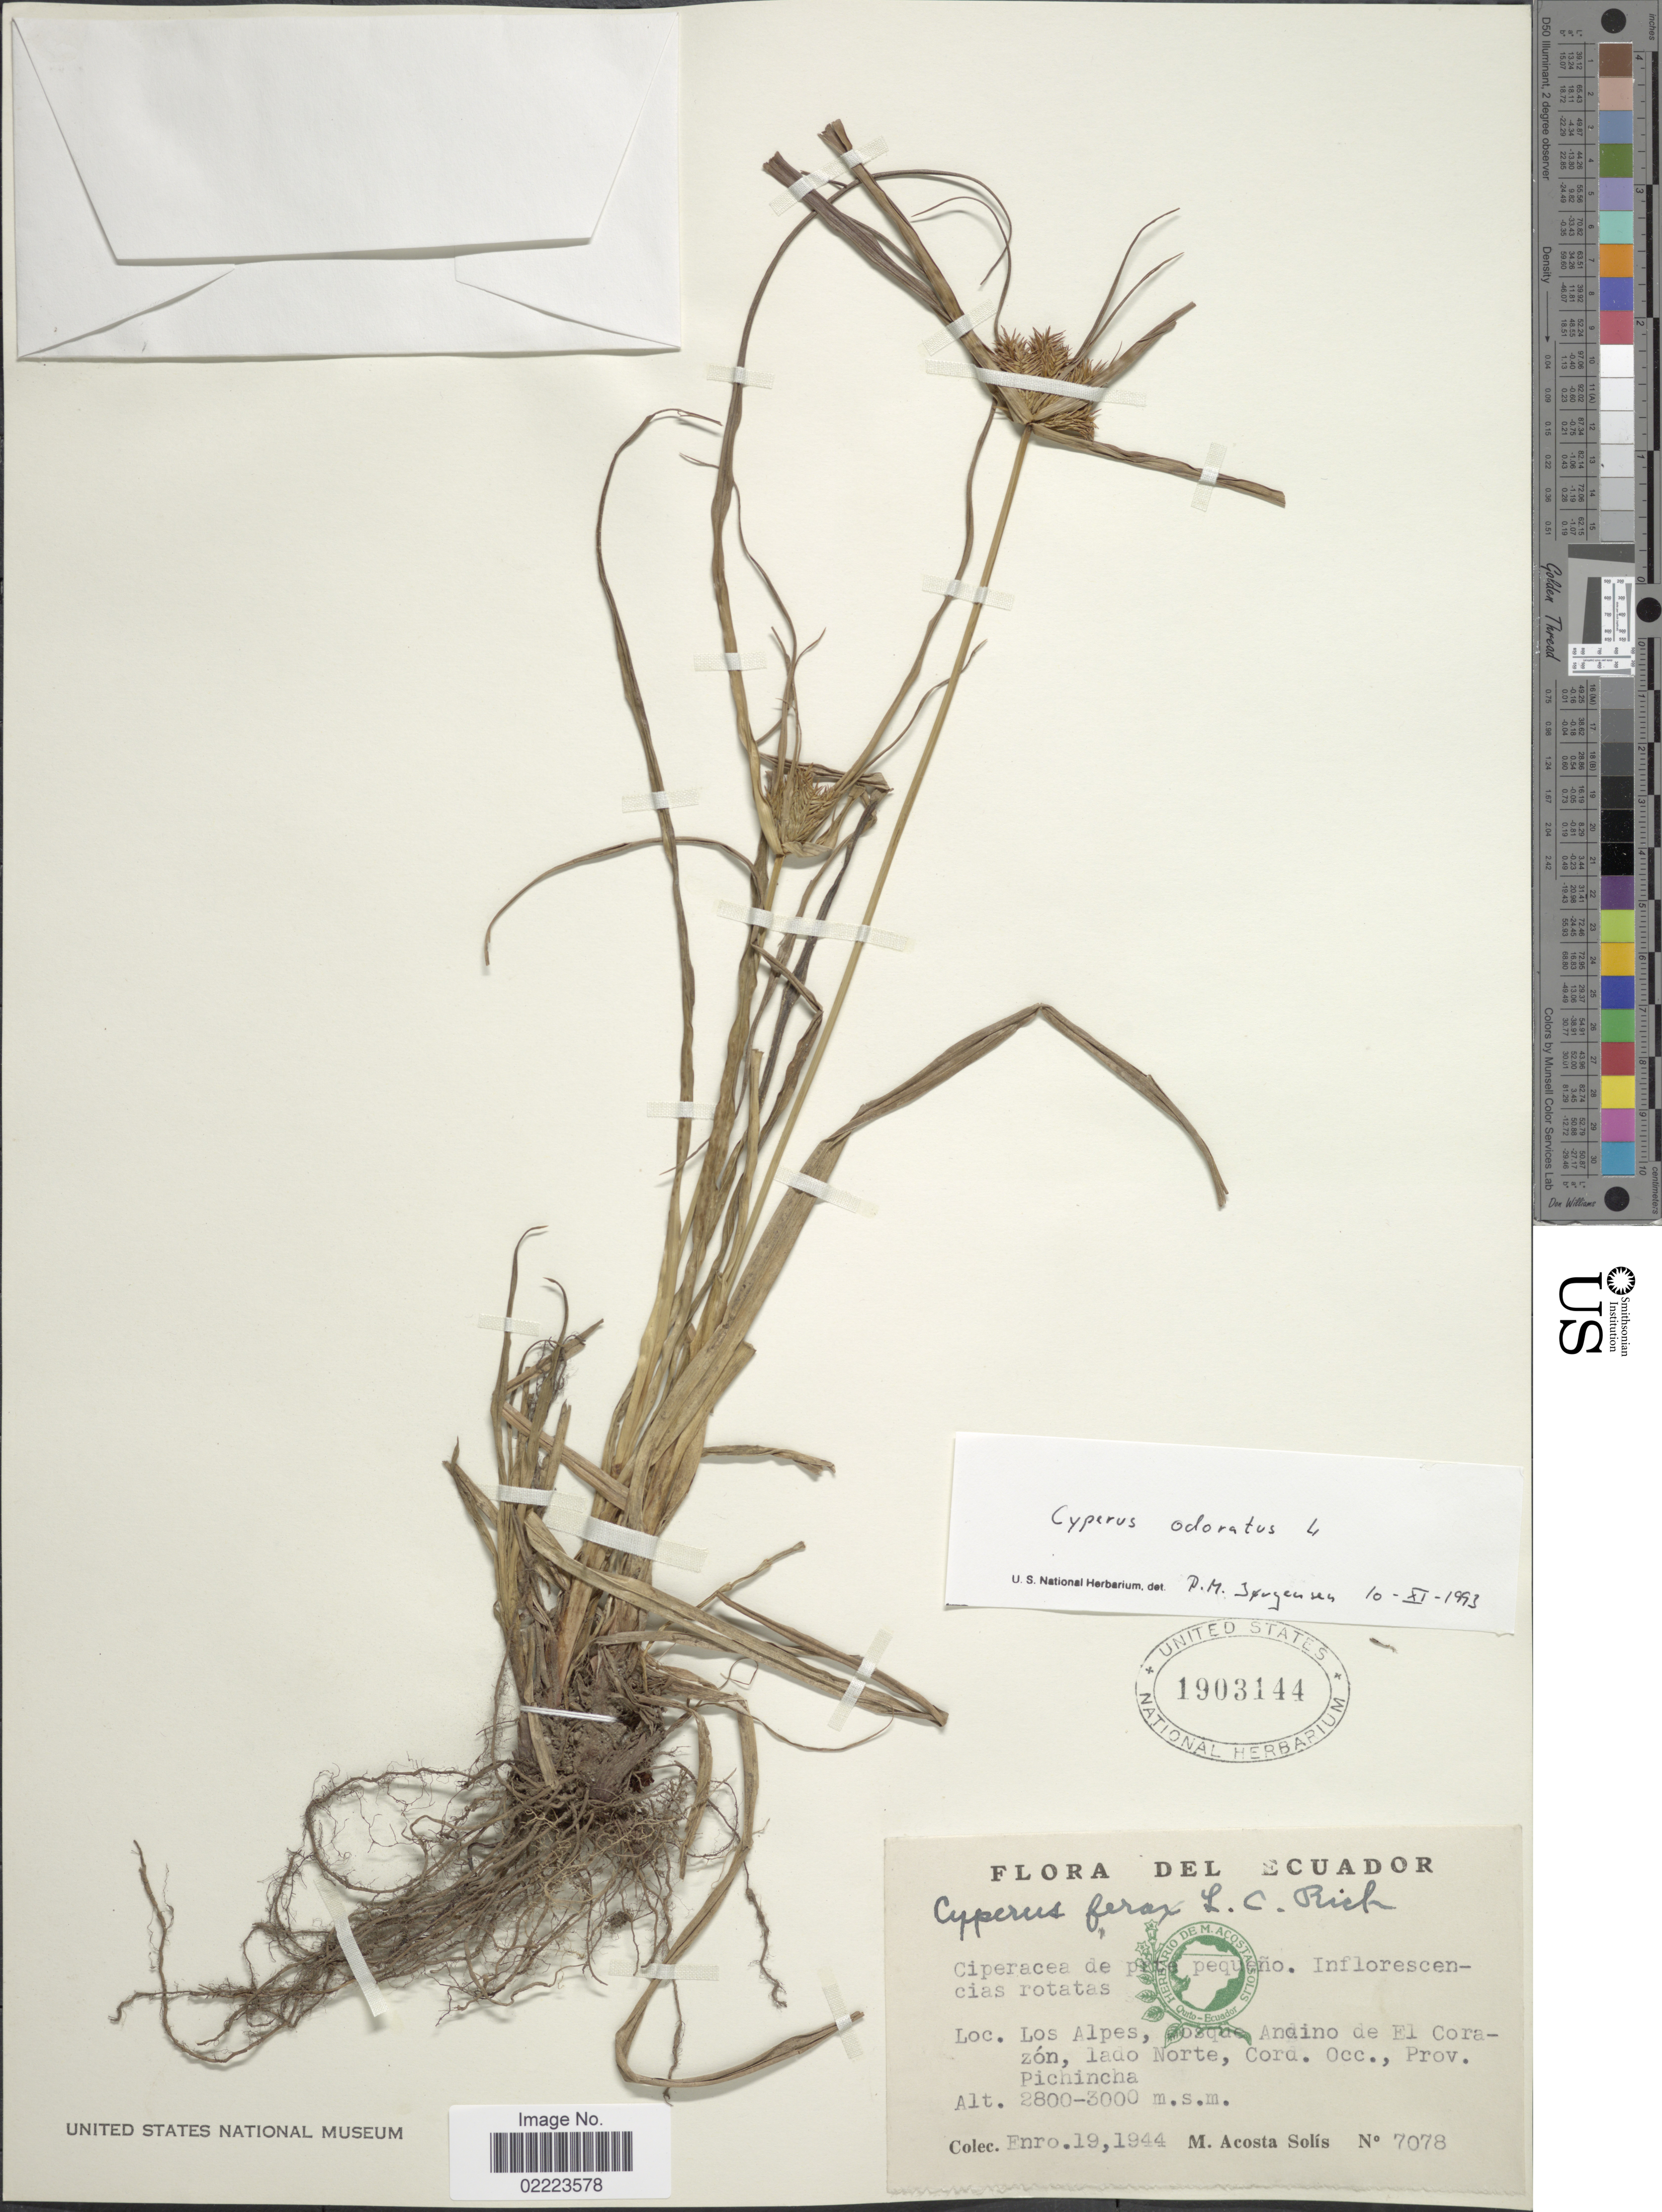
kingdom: Plantae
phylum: Tracheophyta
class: Liliopsida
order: Poales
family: Cyperaceae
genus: Cyperus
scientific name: Cyperus odoratus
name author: L.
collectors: M. Acosta Solis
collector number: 7078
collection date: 1944-01-19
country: Ecuador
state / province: Pichincha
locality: Los Alpes, bosque Andino de El Corazon, lado Norte, Cord. Occ., Prov. Pichincha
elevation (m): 2800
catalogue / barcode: US 1903144